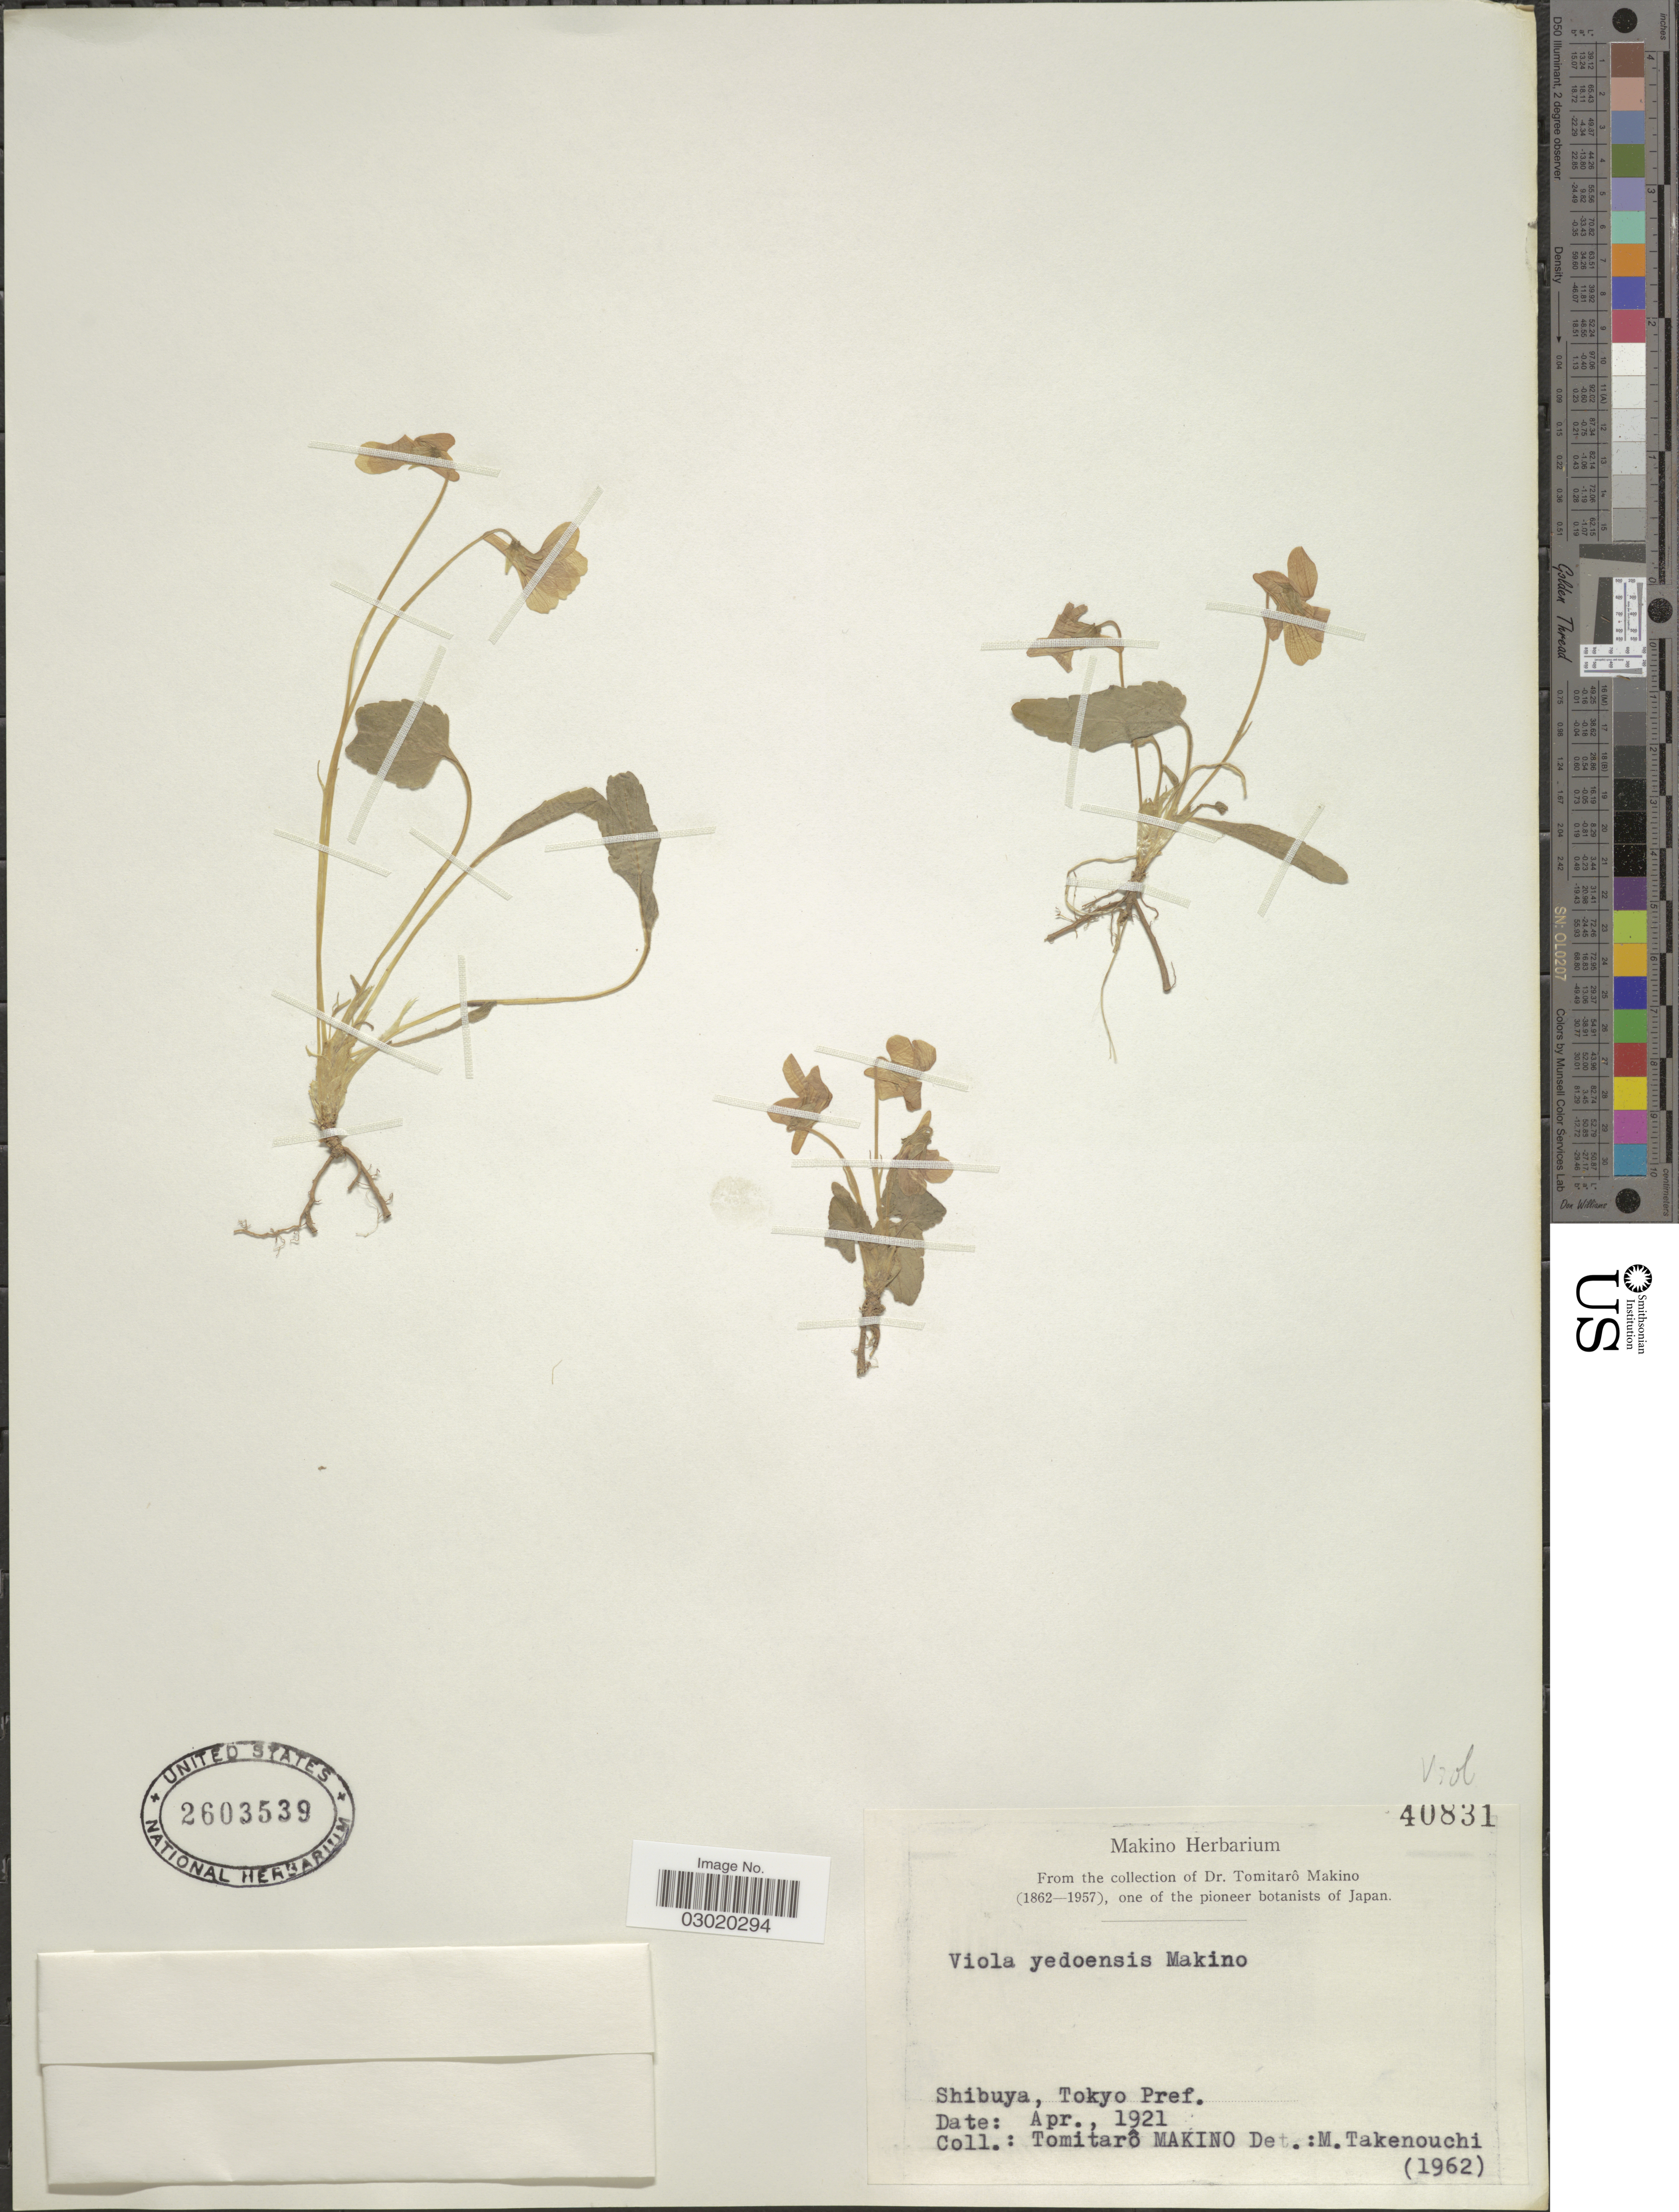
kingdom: Plantae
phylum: Tracheophyta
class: Magnoliopsida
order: Malpighiales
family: Violaceae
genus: Viola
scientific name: Viola yedoensis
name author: Makino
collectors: T. Makino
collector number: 40831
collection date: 1921-04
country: Japan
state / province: Tokyo, Federal City of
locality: Shibuya.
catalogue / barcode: US 2603539